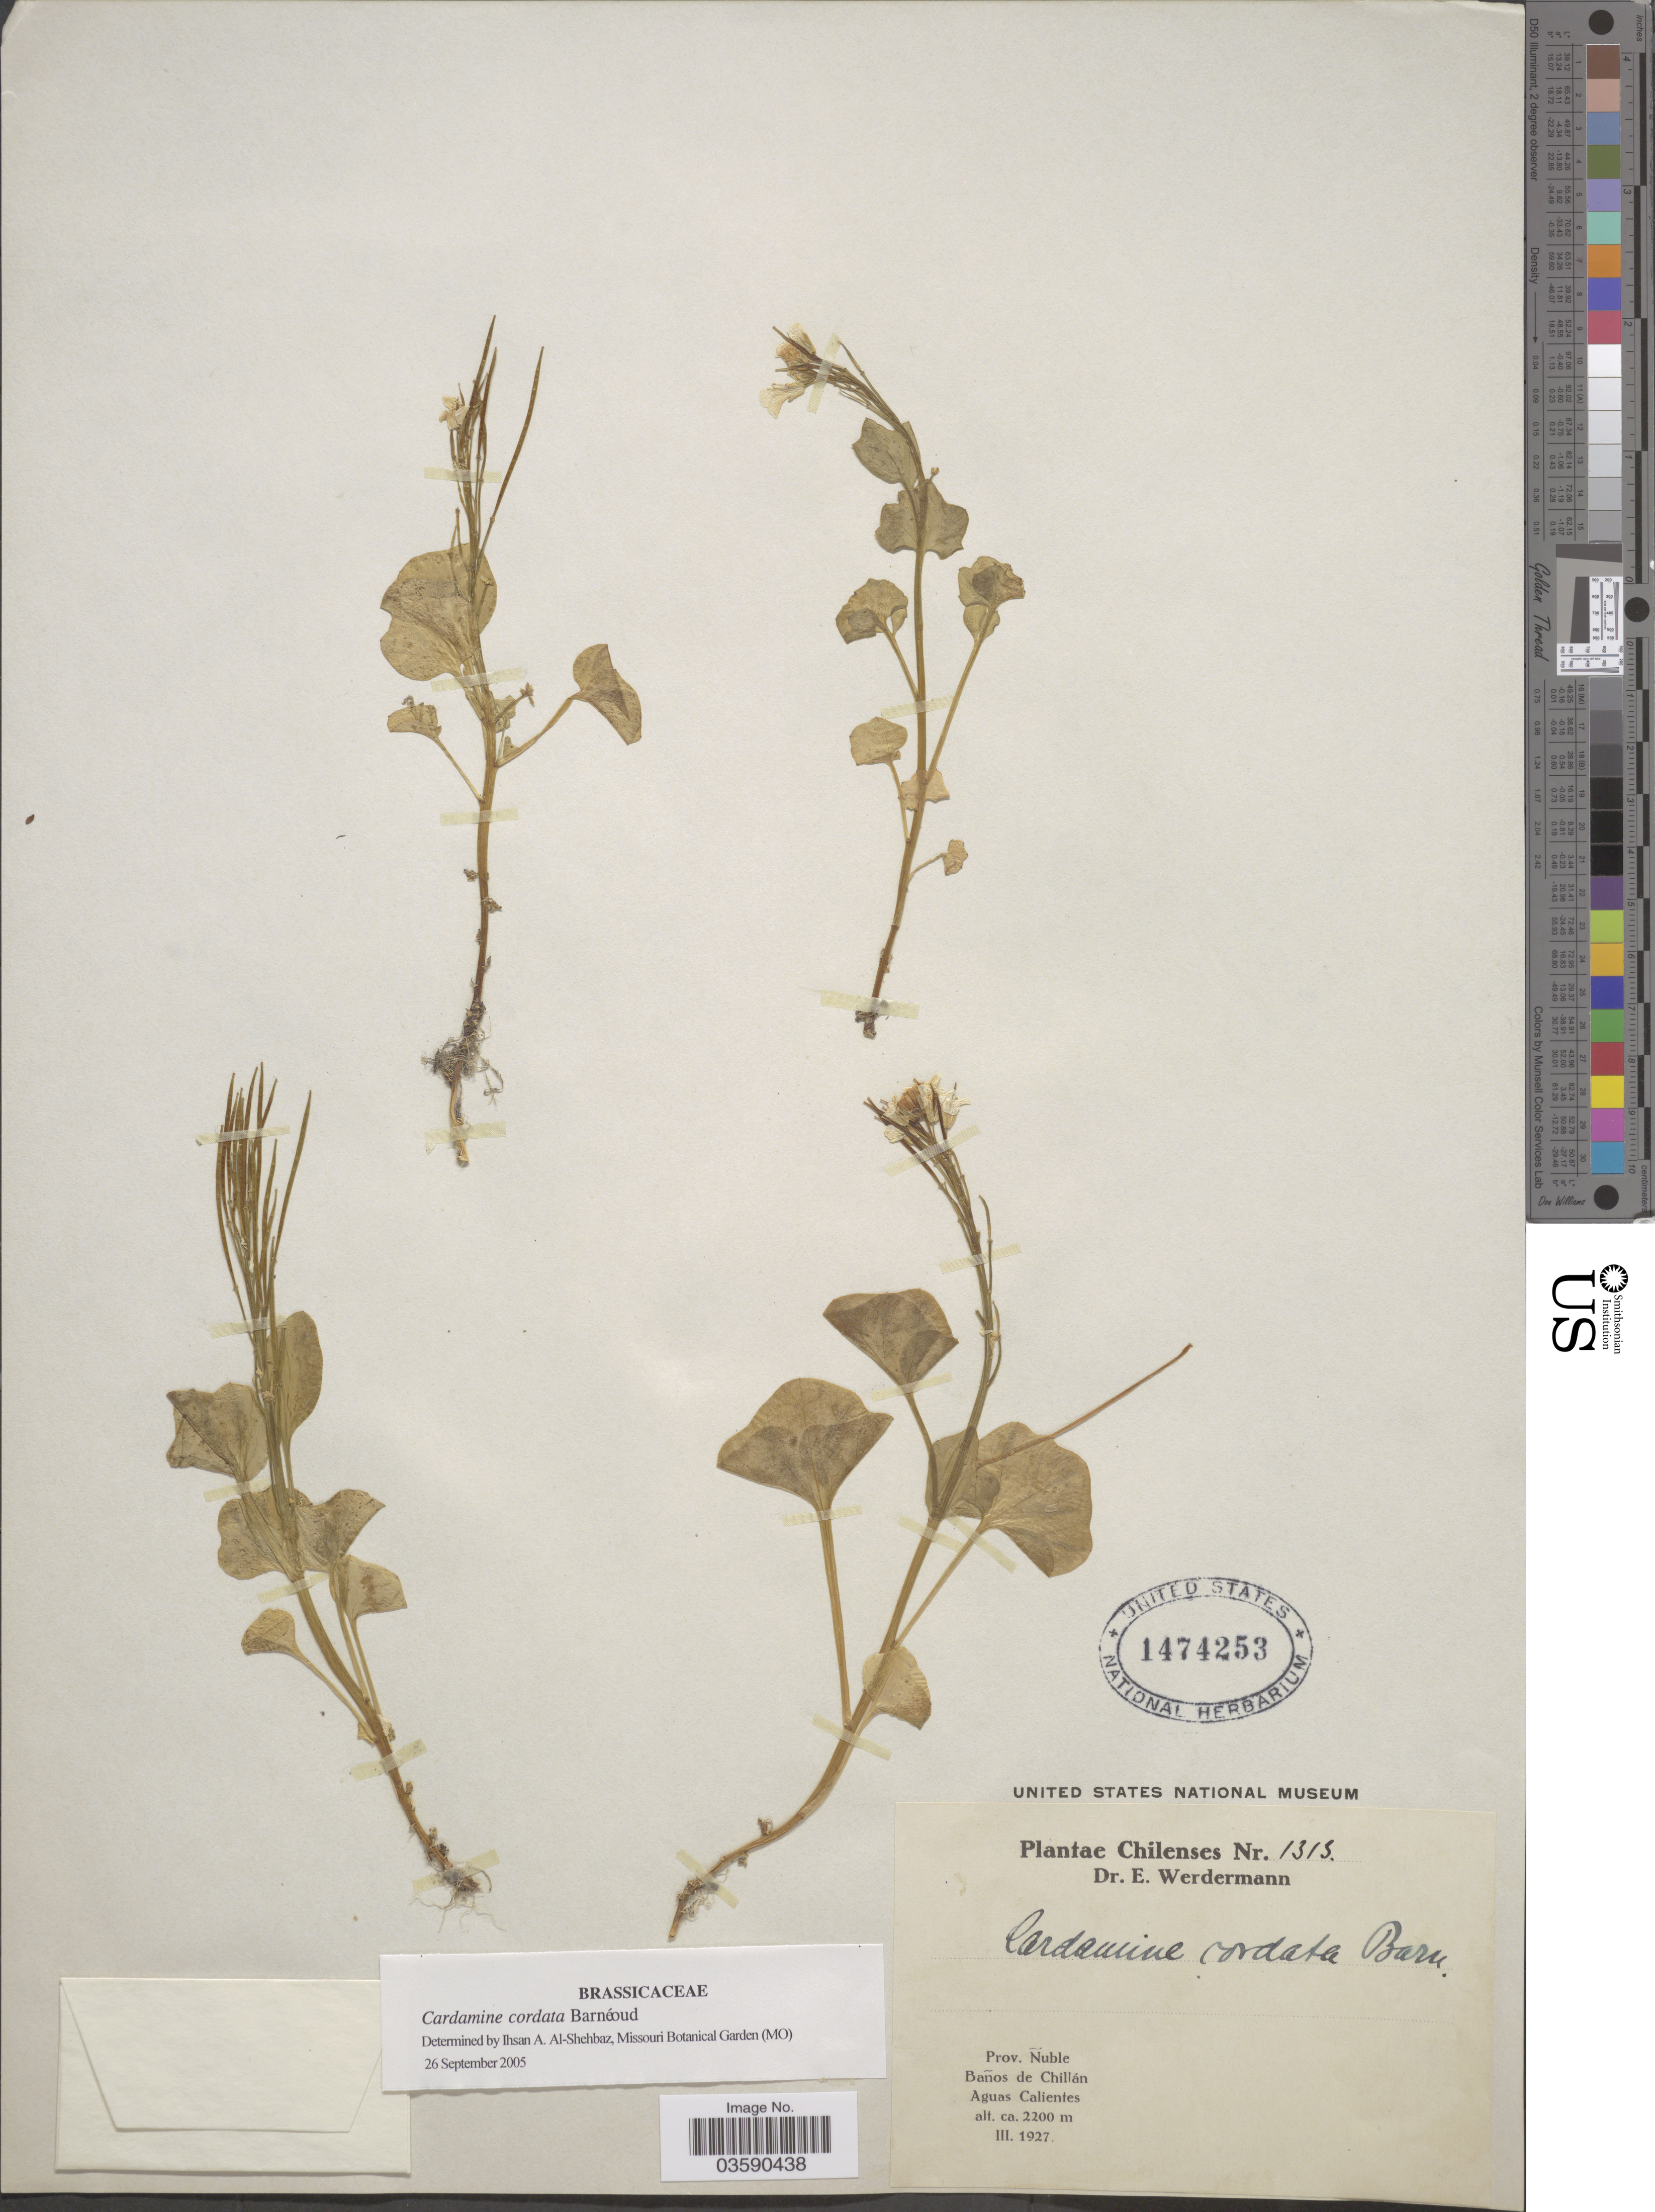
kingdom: Plantae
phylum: Tracheophyta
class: Magnoliopsida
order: Brassicales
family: Brassicaceae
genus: Cardamine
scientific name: Cardamine cordata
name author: Barnéoud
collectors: E. Werdermann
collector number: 1313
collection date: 1927-03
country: Chile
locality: Prov. Ñuble, Baños de Chillán, Aguas Calientes.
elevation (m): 2200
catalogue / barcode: US 1474253